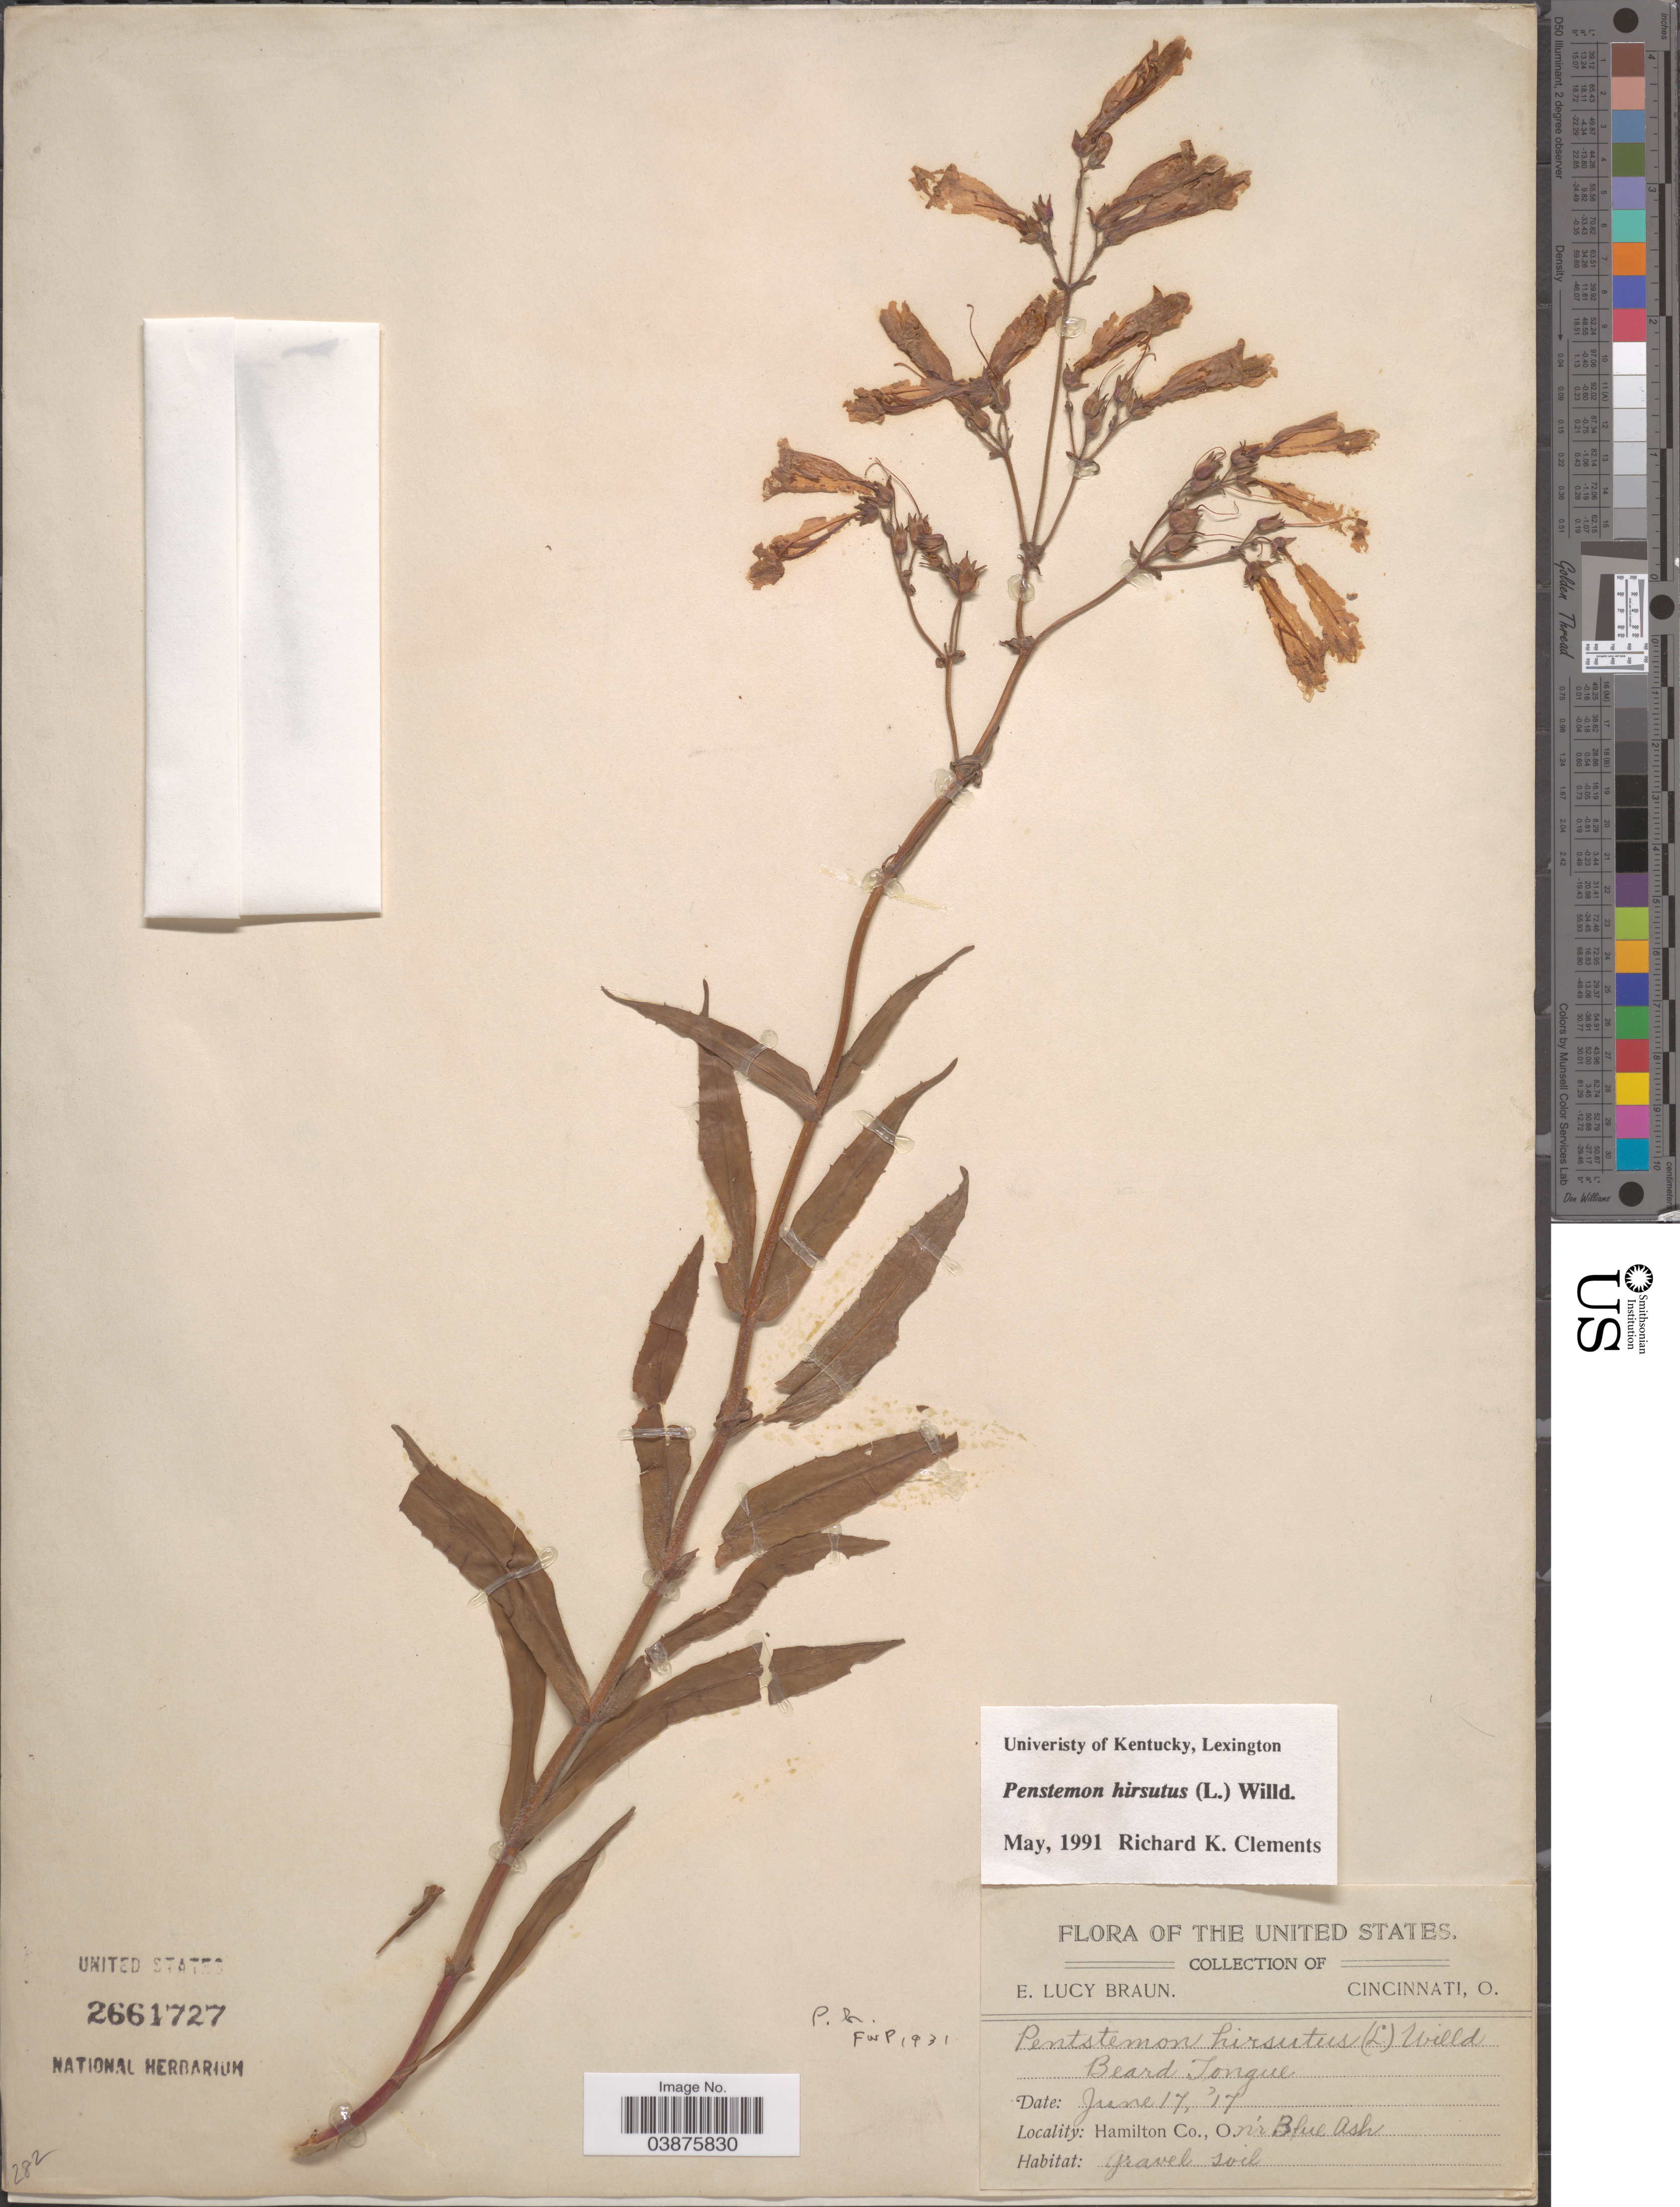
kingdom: Plantae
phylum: Tracheophyta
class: Magnoliopsida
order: Lamiales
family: Plantaginaceae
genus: Penstemon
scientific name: Penstemon hirsutus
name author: (L.) Willd.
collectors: E. L. Braun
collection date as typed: Transcribed d/m/y: 17/6/17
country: United States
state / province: Ohio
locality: Beard Tongue. Hamilton Co. n'r Blue Ash.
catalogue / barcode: US 2661727